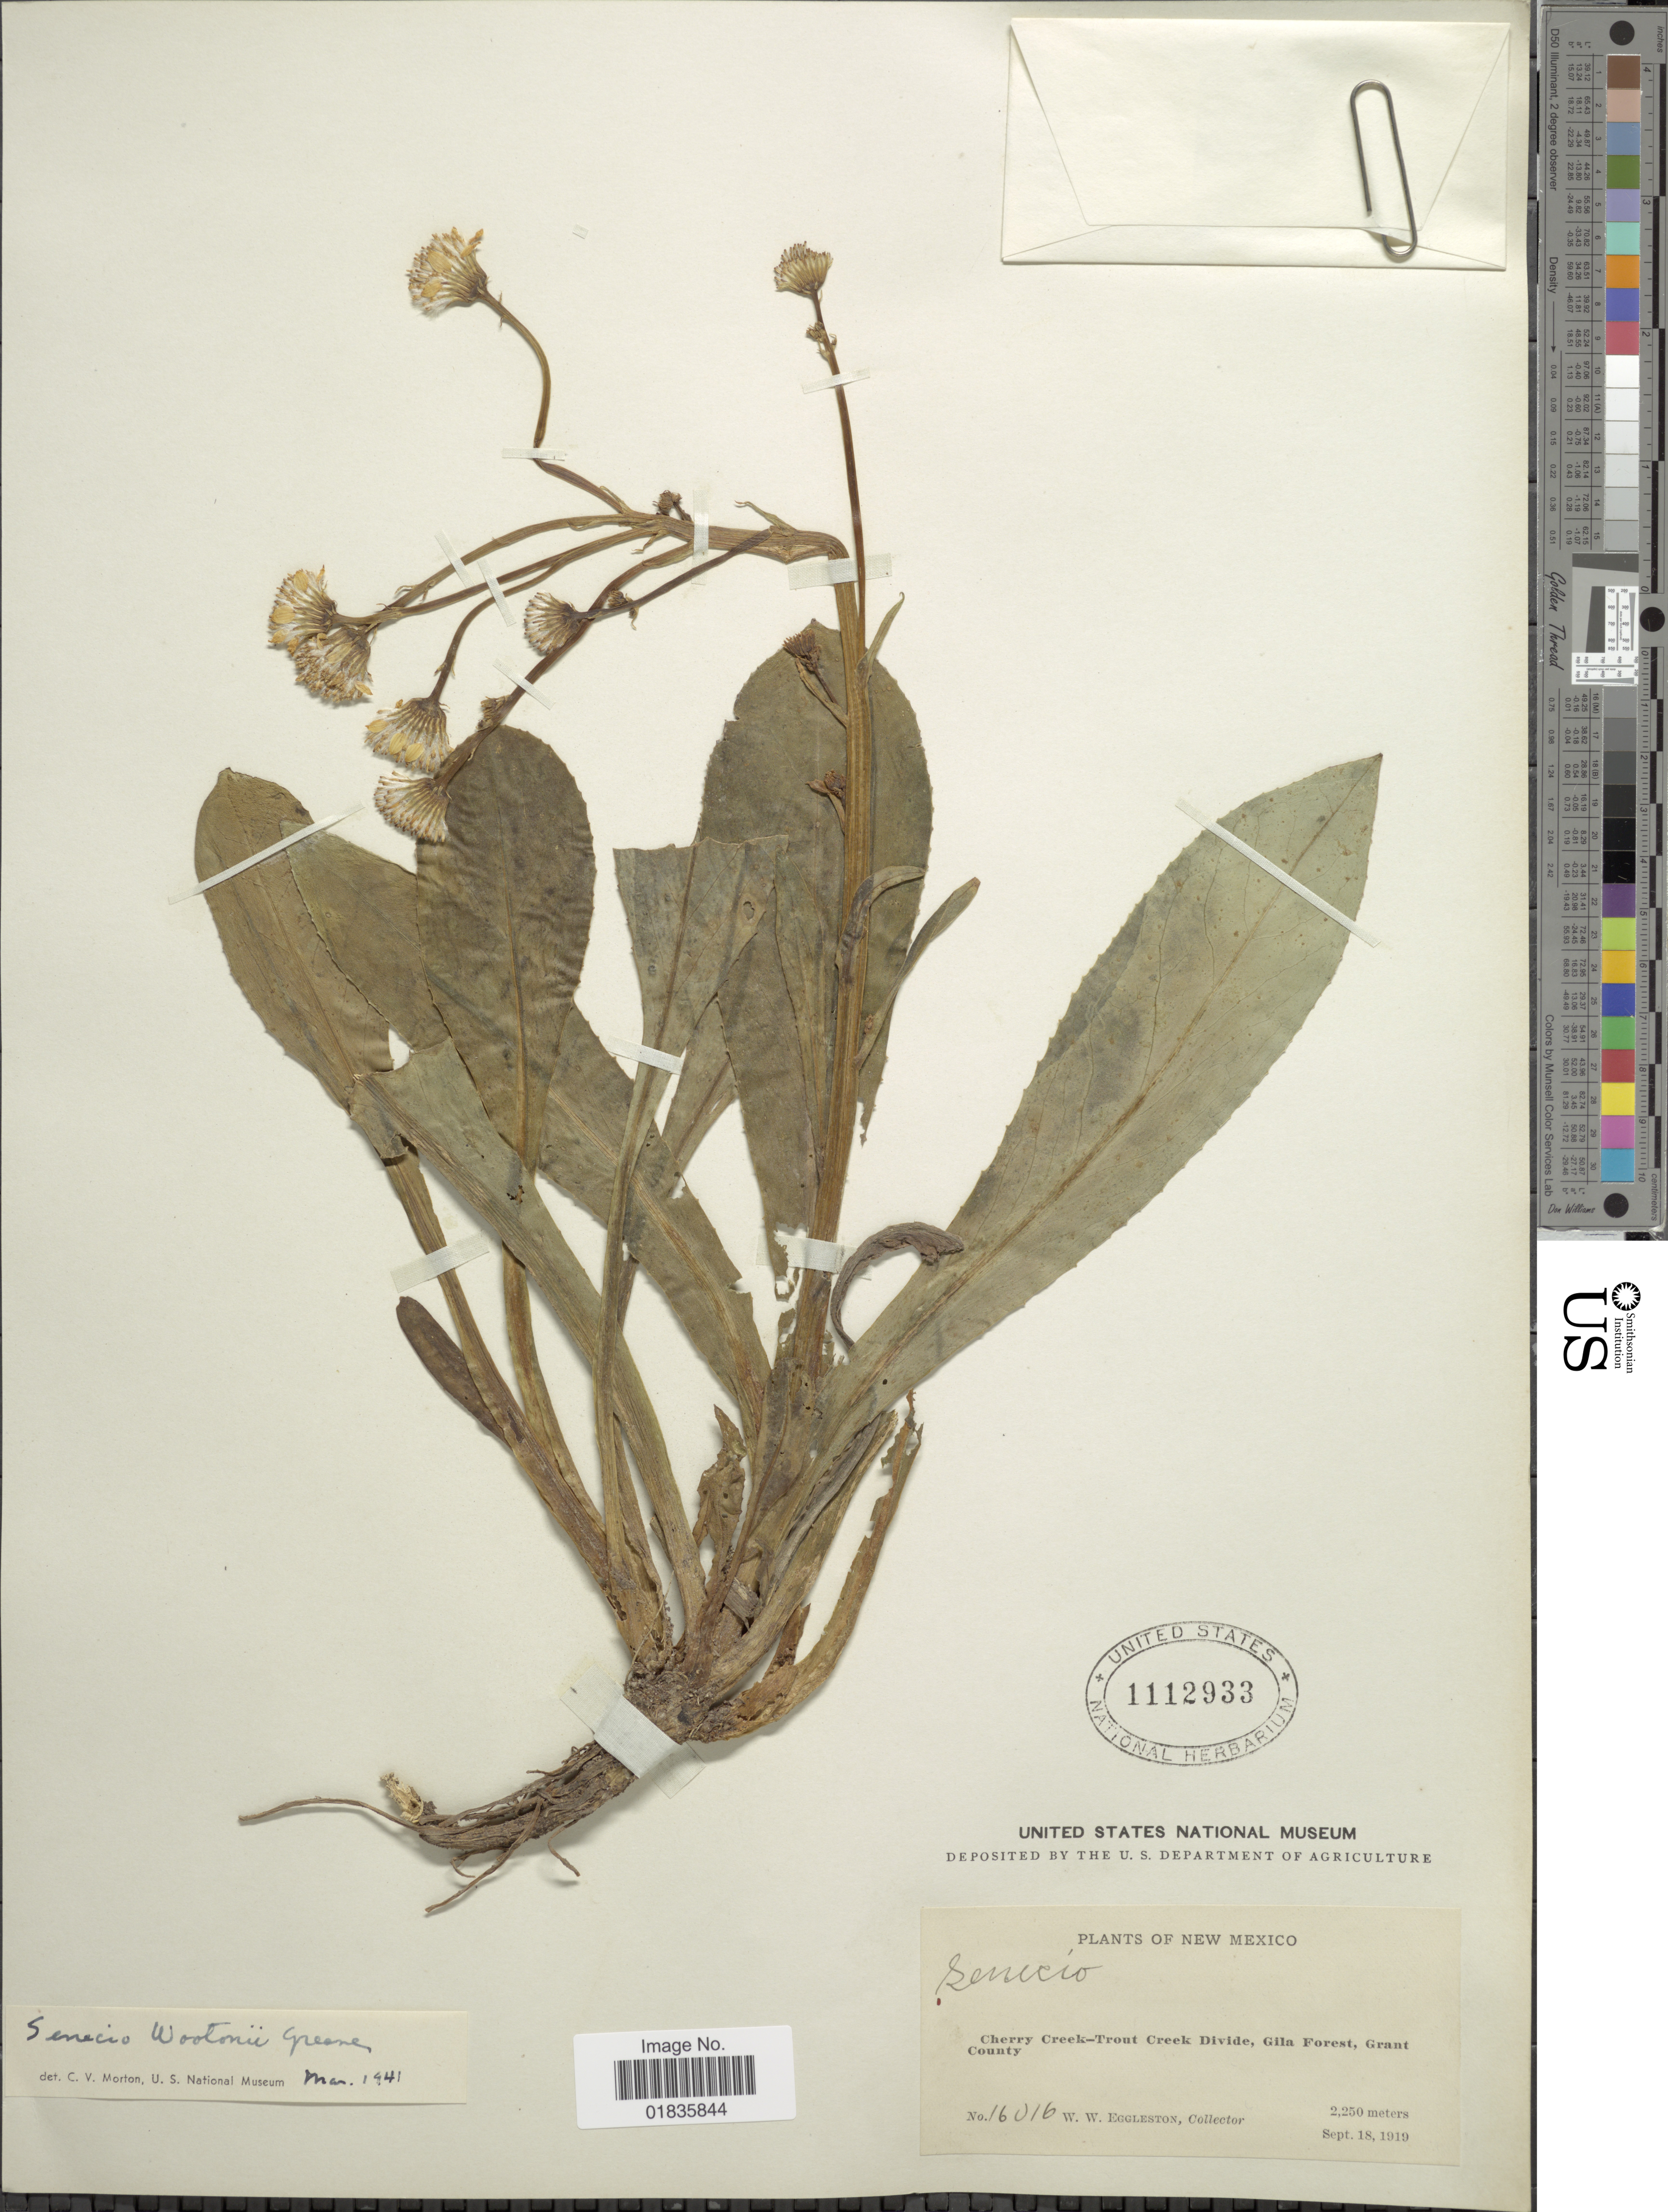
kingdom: Plantae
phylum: Tracheophyta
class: Magnoliopsida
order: Asterales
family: Asteraceae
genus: Senecio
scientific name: Senecio wootonii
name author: Greene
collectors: W. W. Eggleston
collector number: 16016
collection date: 1919-09-18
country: United States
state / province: New Mexico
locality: Cherry Creek-Trout Creek Divide, Gila Forest, Grant County.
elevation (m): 2250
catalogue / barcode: US 1112933